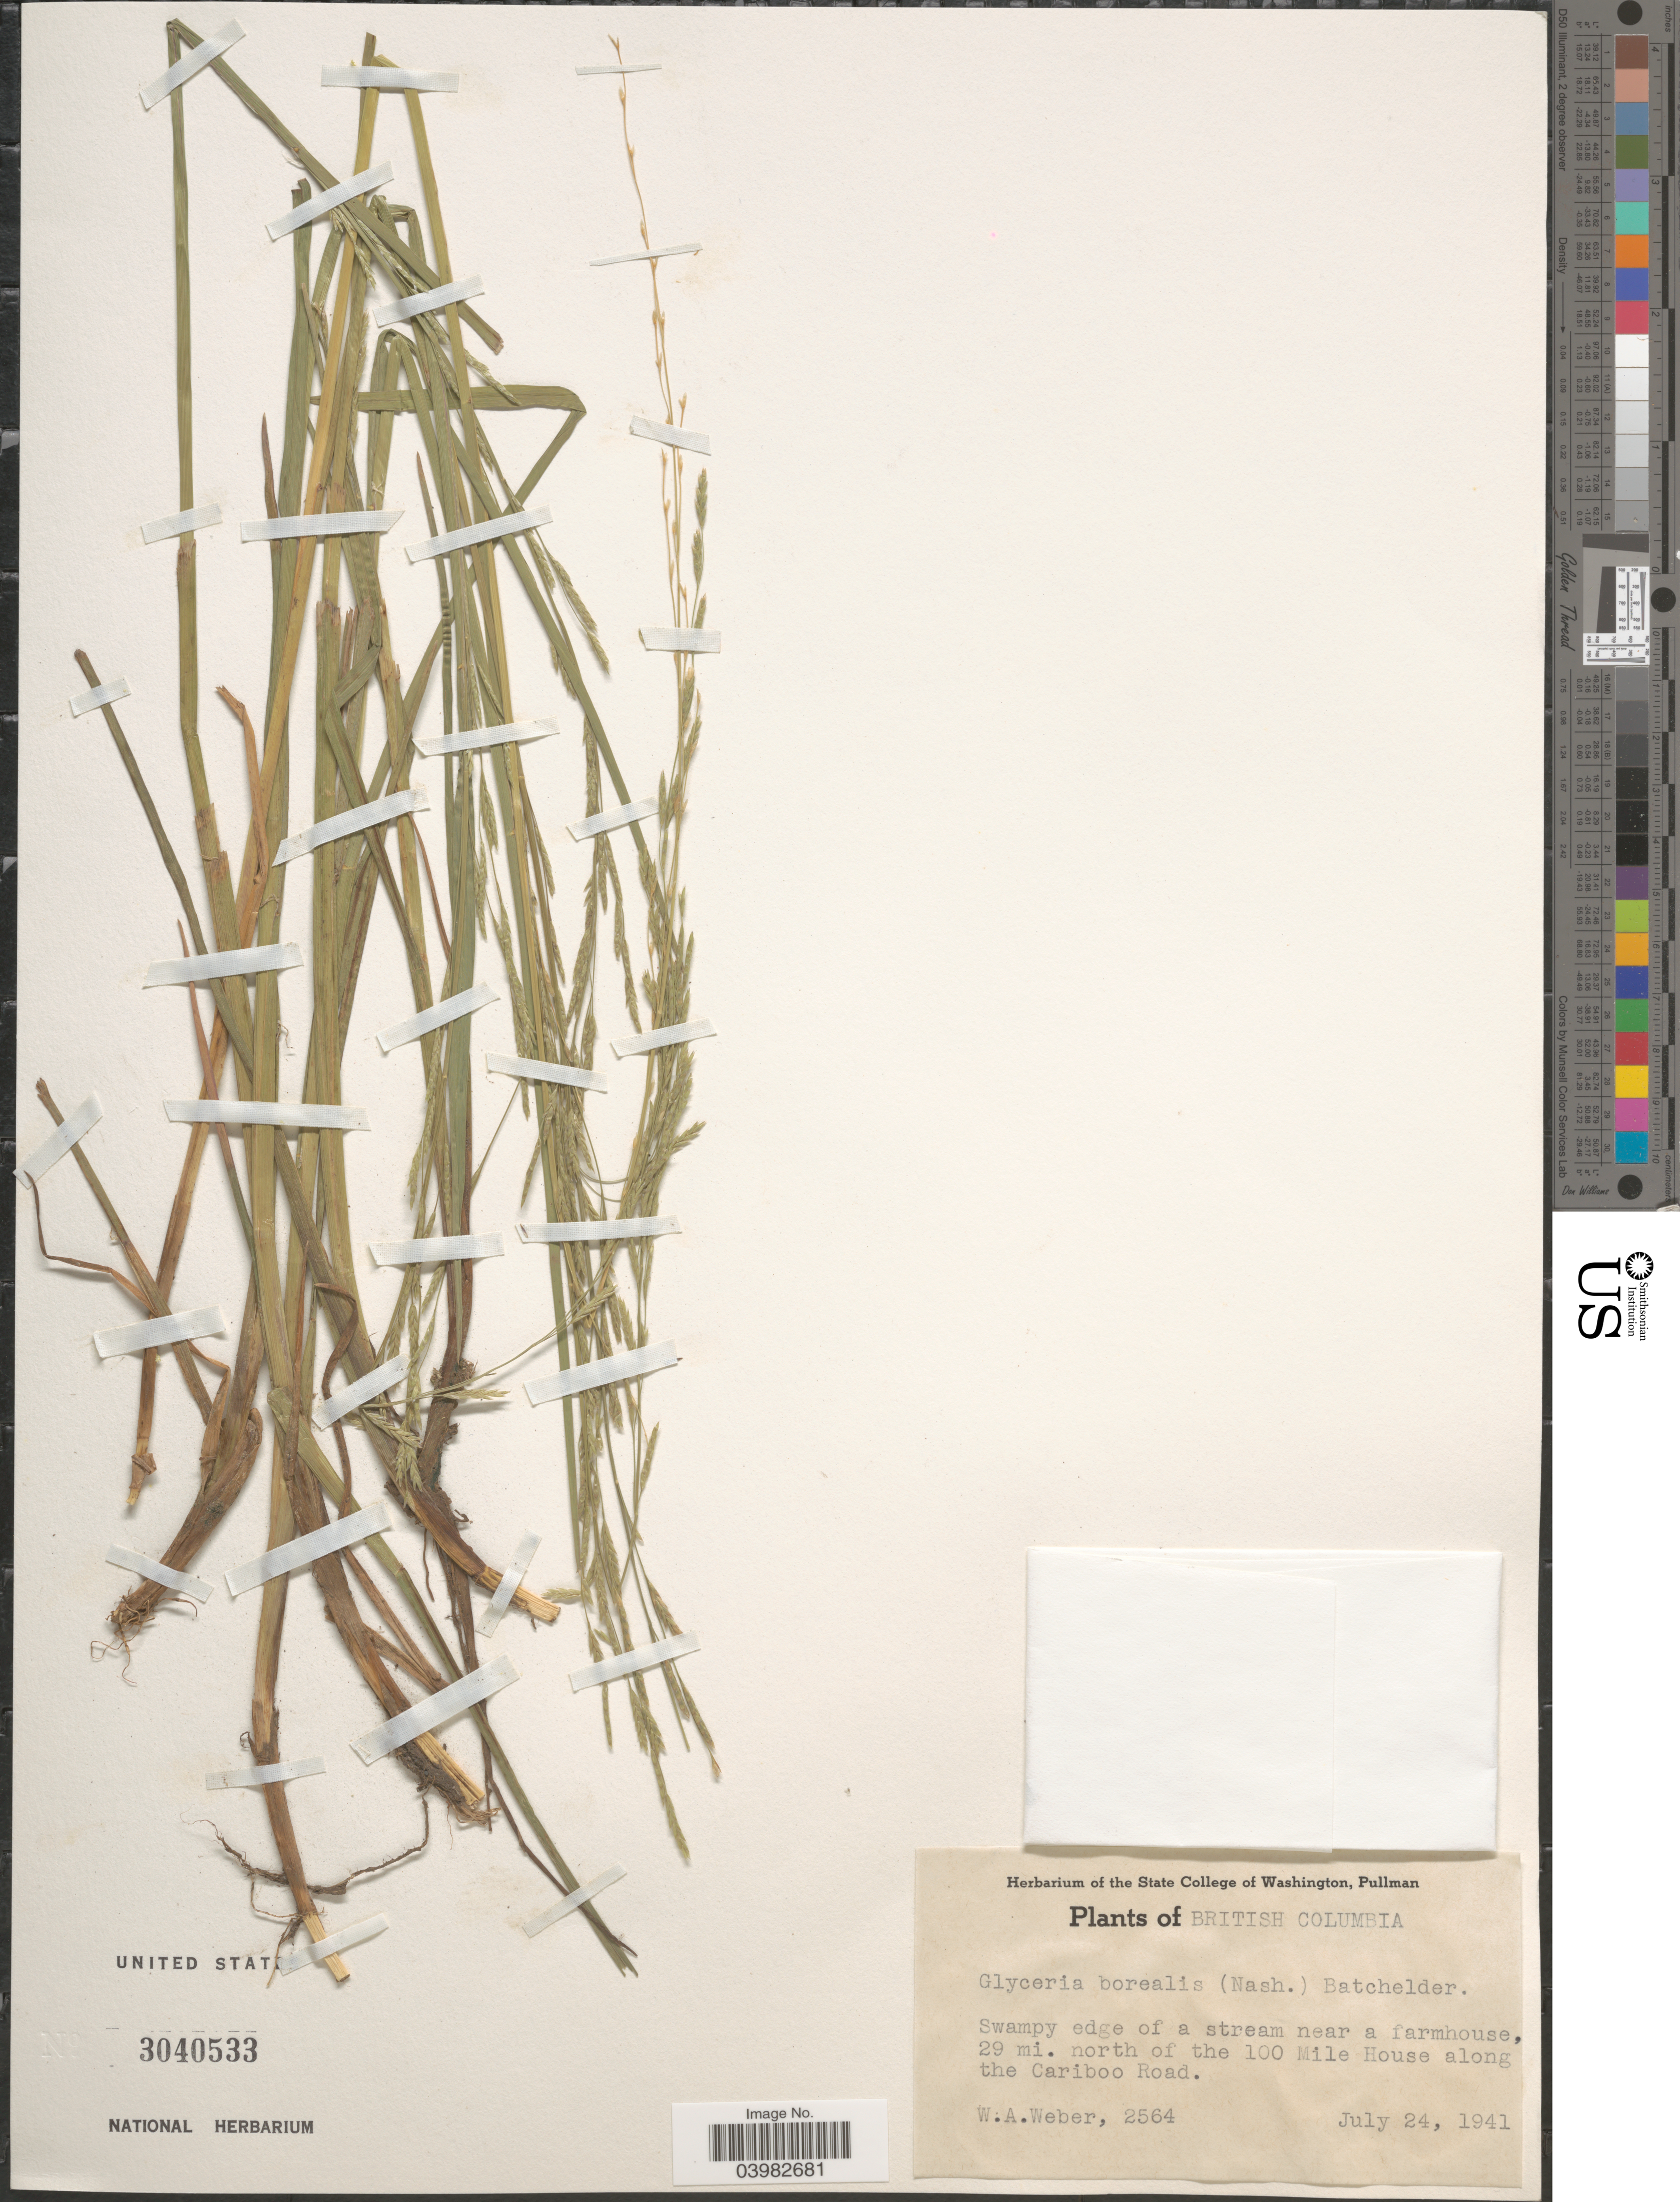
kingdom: Plantae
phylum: Tracheophyta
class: Liliopsida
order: Poales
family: Poaceae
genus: Glyceria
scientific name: Glyceria borealis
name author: (Nash) Batchelder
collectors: W. A. Weber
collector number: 2564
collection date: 1941-07-24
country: Canada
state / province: British Columbia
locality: Near a farmhouse, 29 mi. north of the 100 Mile House along the Cariboo Road.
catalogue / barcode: US 3040533